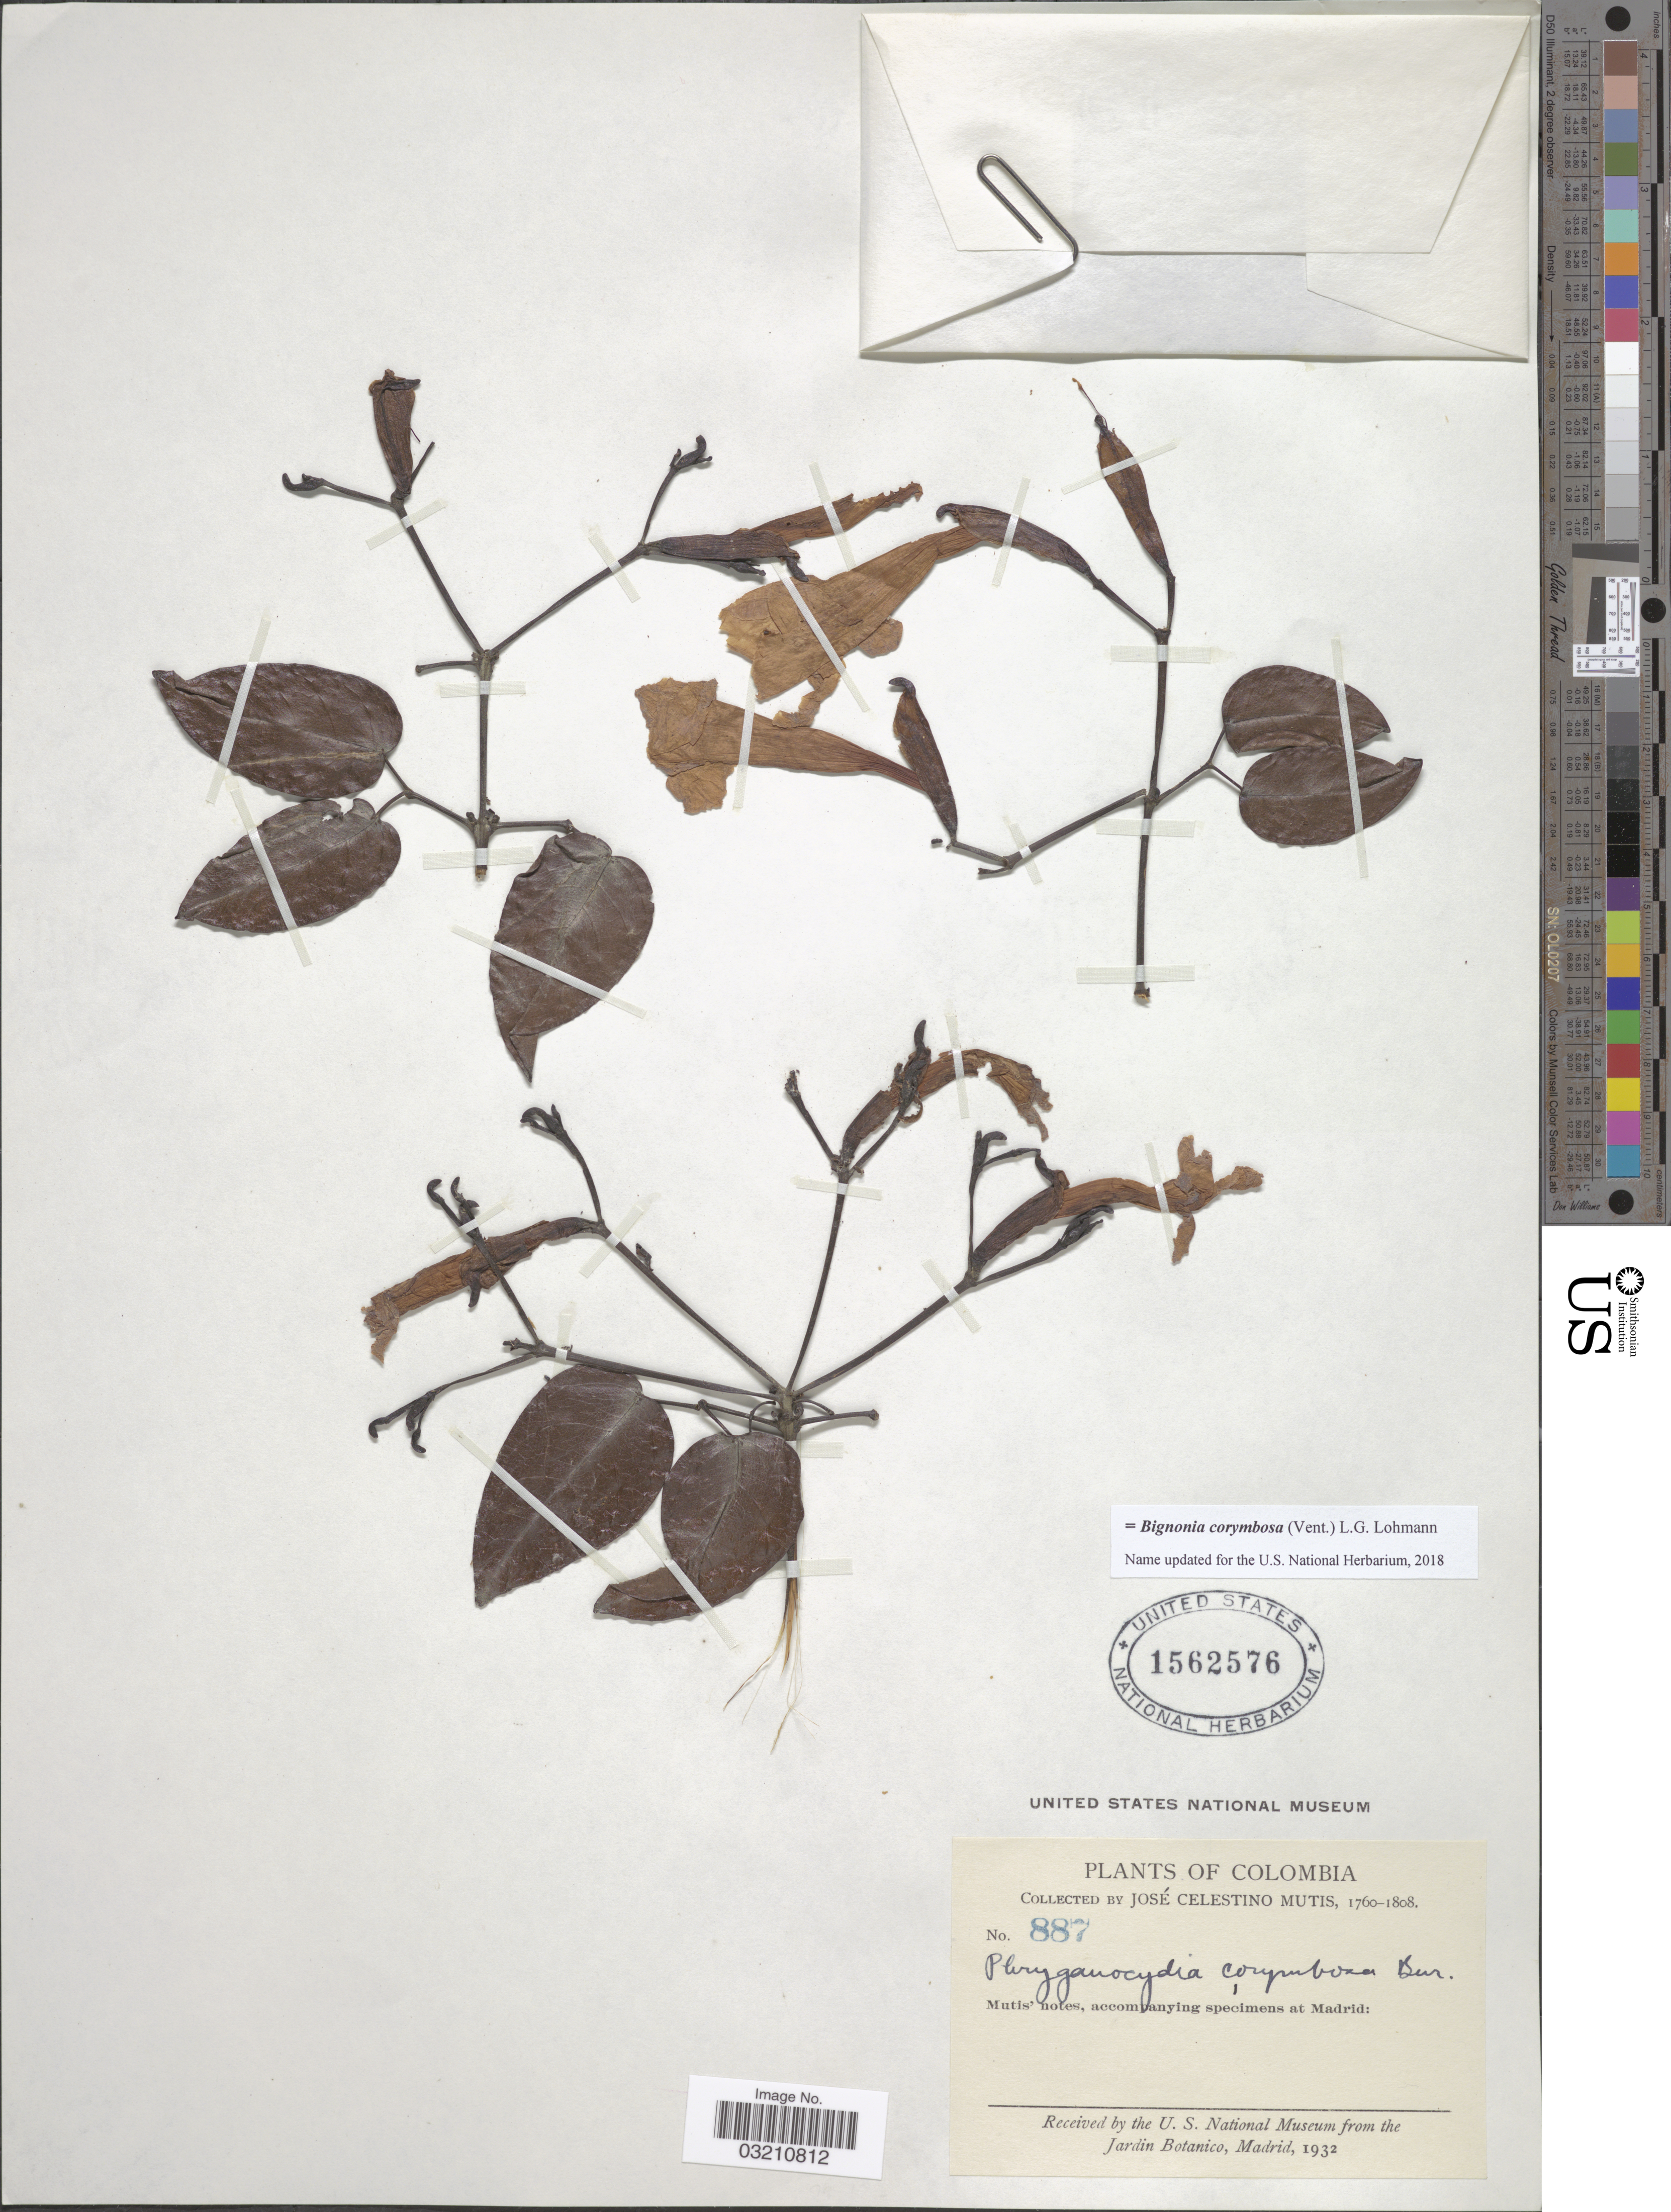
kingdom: Plantae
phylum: Tracheophyta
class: Magnoliopsida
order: Lamiales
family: Bignoniaceae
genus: Bignonia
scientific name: Bignonia corymbosa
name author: (Vent.) L.G. Lohmann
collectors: J. C. B. Mutis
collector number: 887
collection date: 1760/1808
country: Colombia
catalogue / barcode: US 1562576